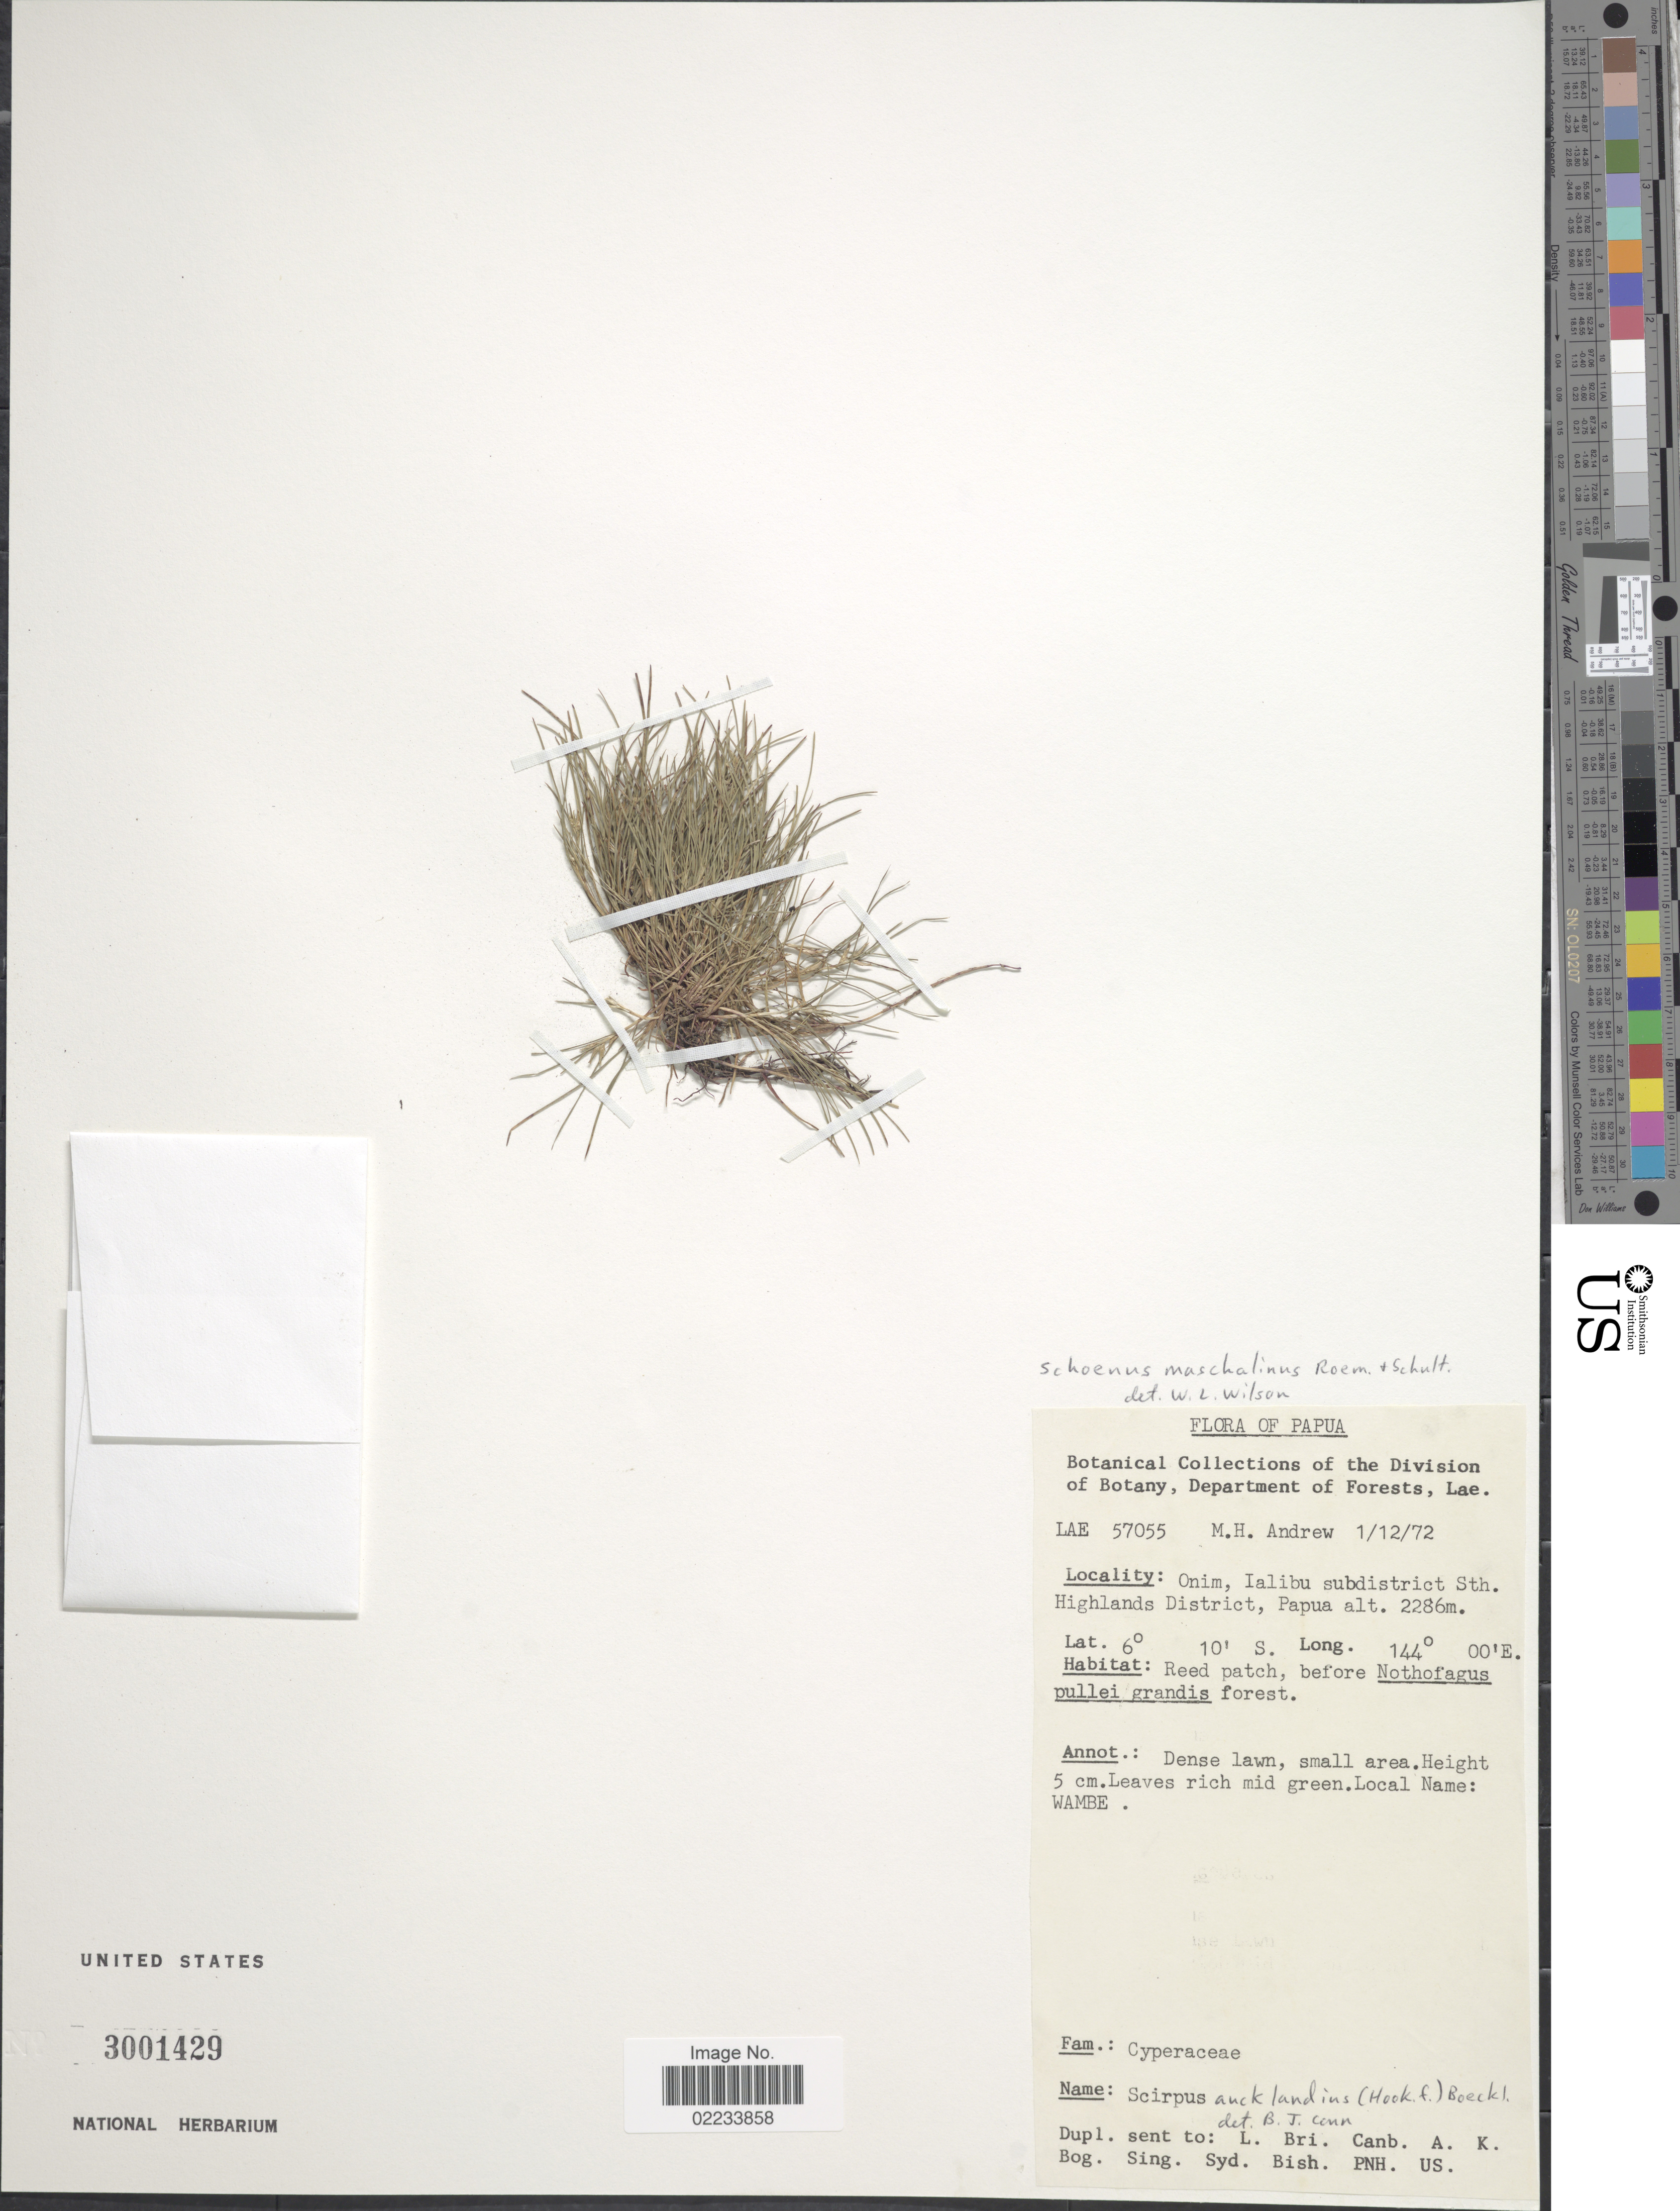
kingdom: Plantae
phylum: Tracheophyta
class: Liliopsida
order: Poales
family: Cyperaceae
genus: Schoenus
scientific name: Schoenus maschalinus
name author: Roem. & Schult.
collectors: M. Andrew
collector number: LAE 57055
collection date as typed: Transcribed d/m/y: 1/12/72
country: Papua New Guinea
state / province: Southern Highlands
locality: Onim, Ialibu subdistrict Sth. Highlands District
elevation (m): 2286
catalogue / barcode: US 3001429